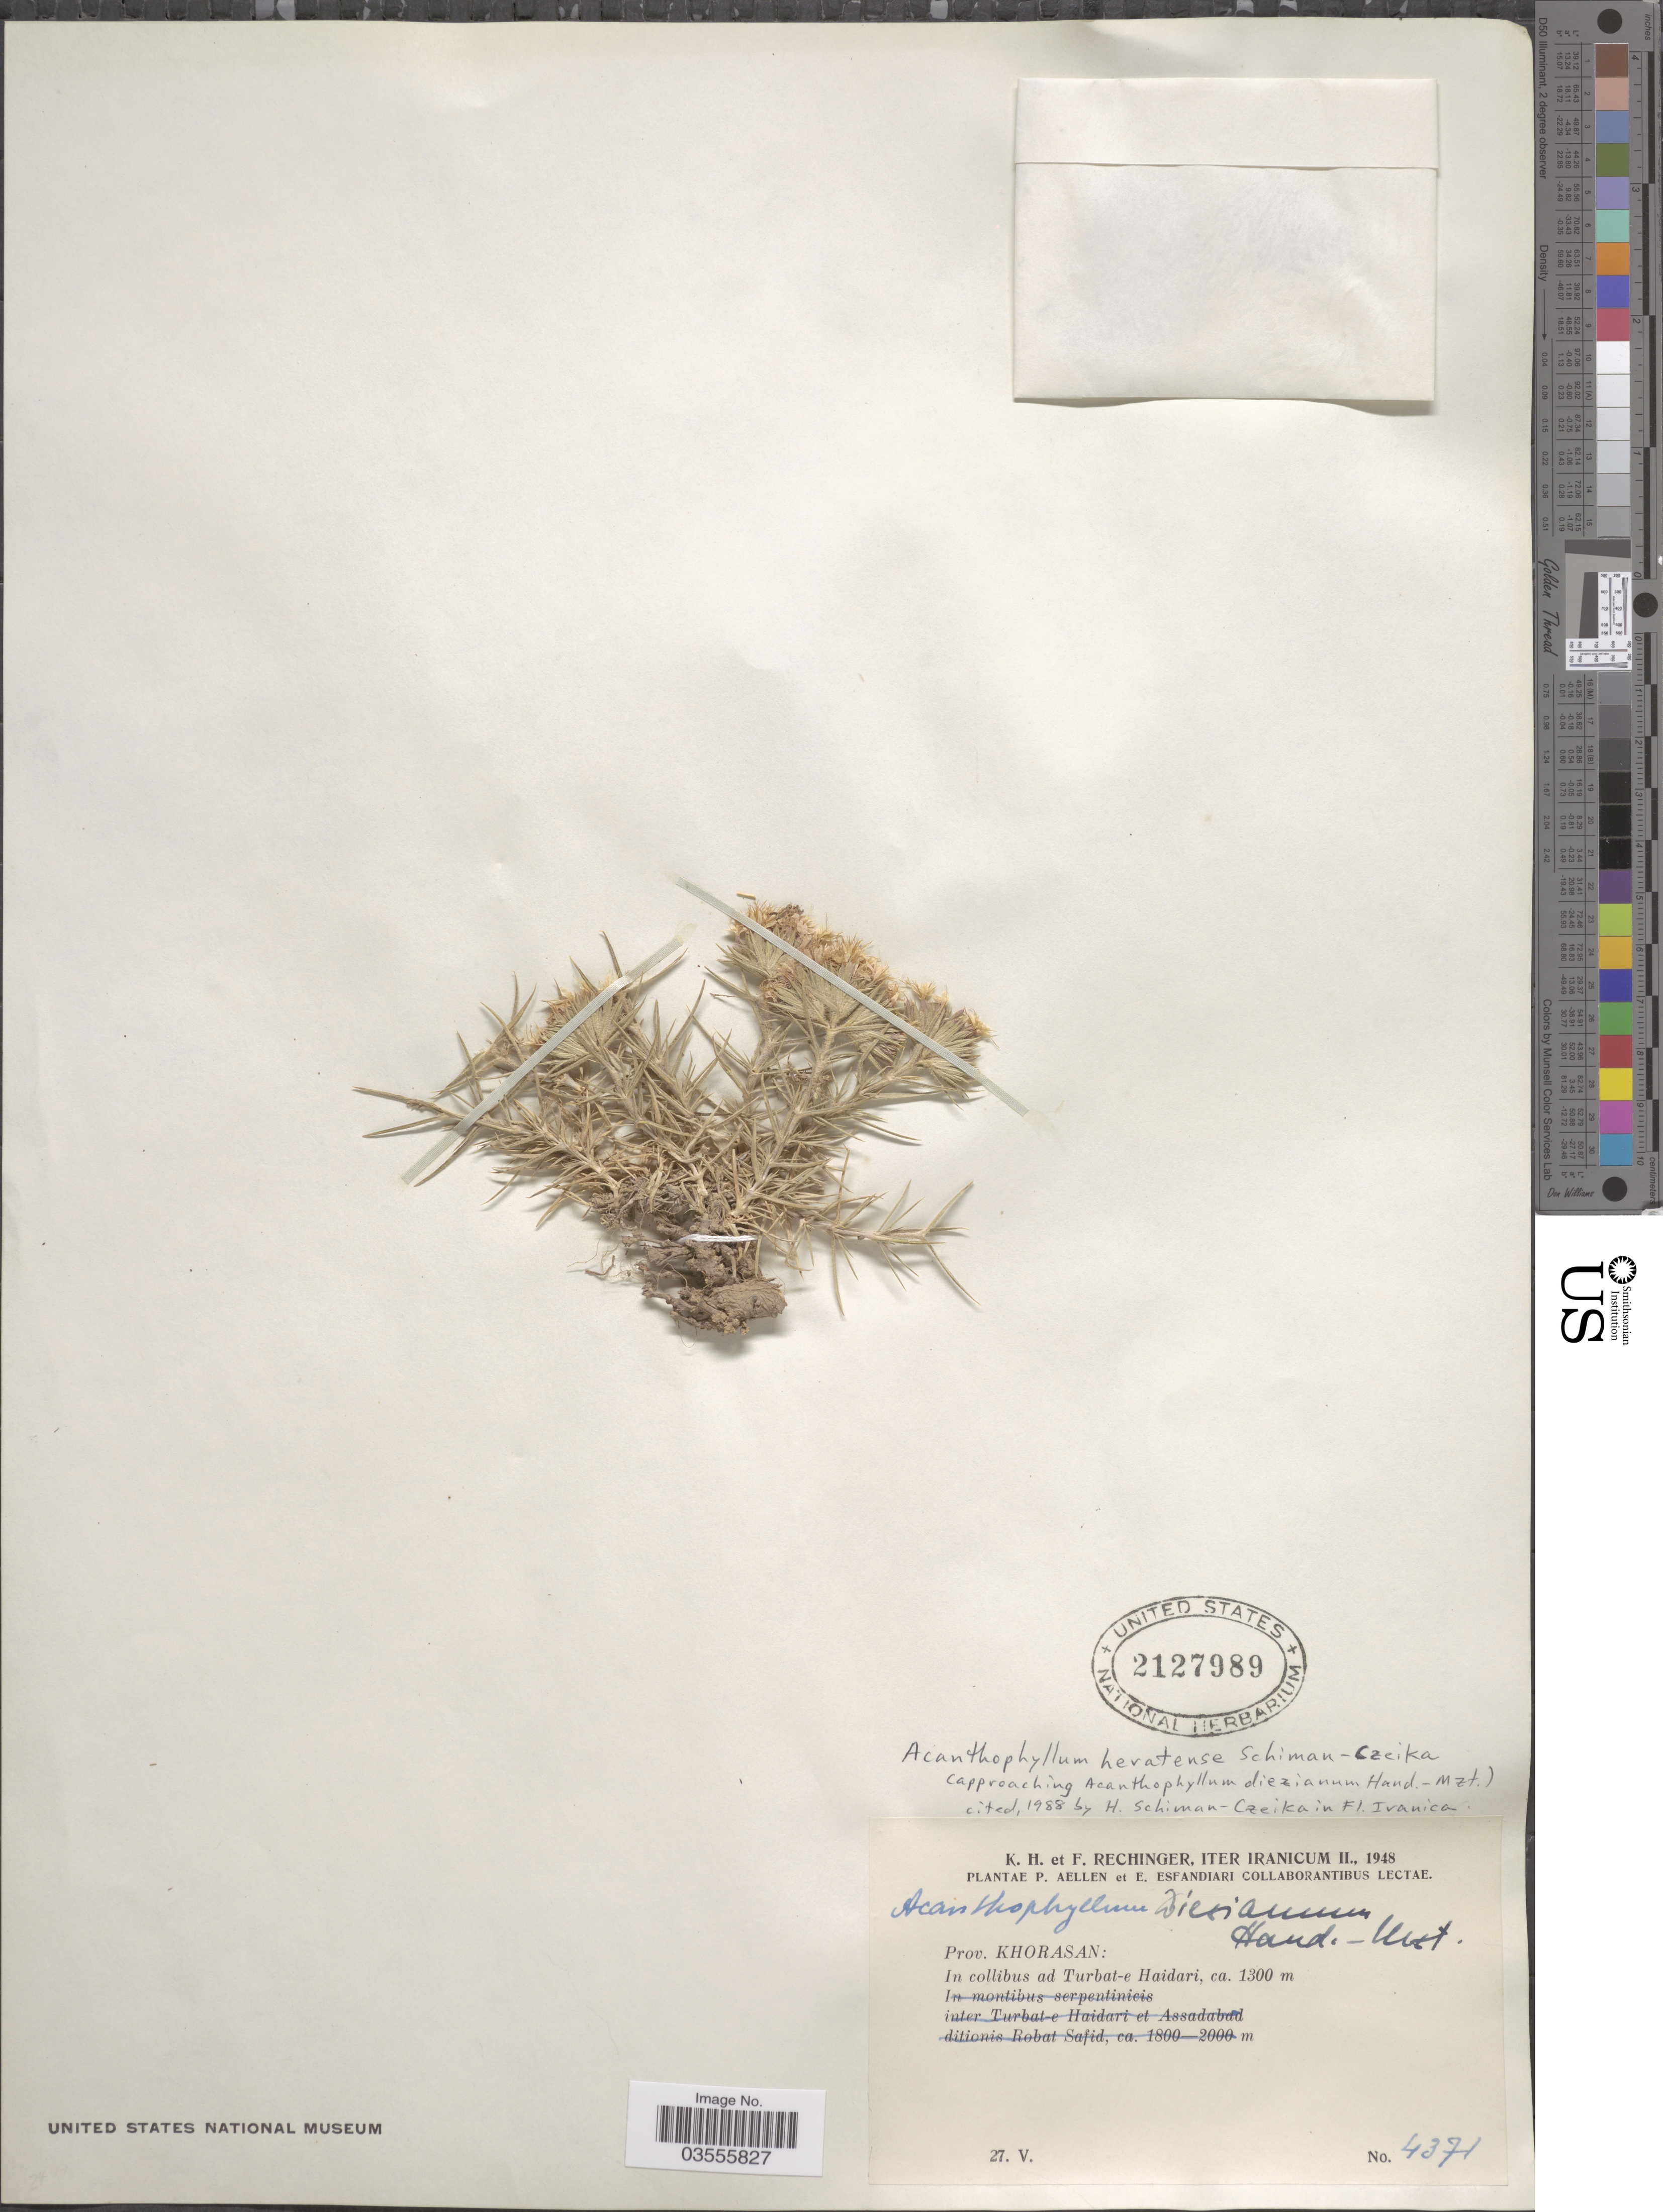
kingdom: Plantae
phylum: Tracheophyta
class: Magnoliopsida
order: Caryophyllales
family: Caryophyllaceae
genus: Acanthophyllum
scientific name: Acanthophyllum heratense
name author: Schiman-Czeika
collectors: K. H. Rechinger & F. Rechinger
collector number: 4371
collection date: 1948-05-27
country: Iran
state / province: Khorasan [obsolete]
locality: Iter Iranicum. In collibus ad Turbat-e Haidari.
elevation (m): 1300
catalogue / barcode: US 2127989